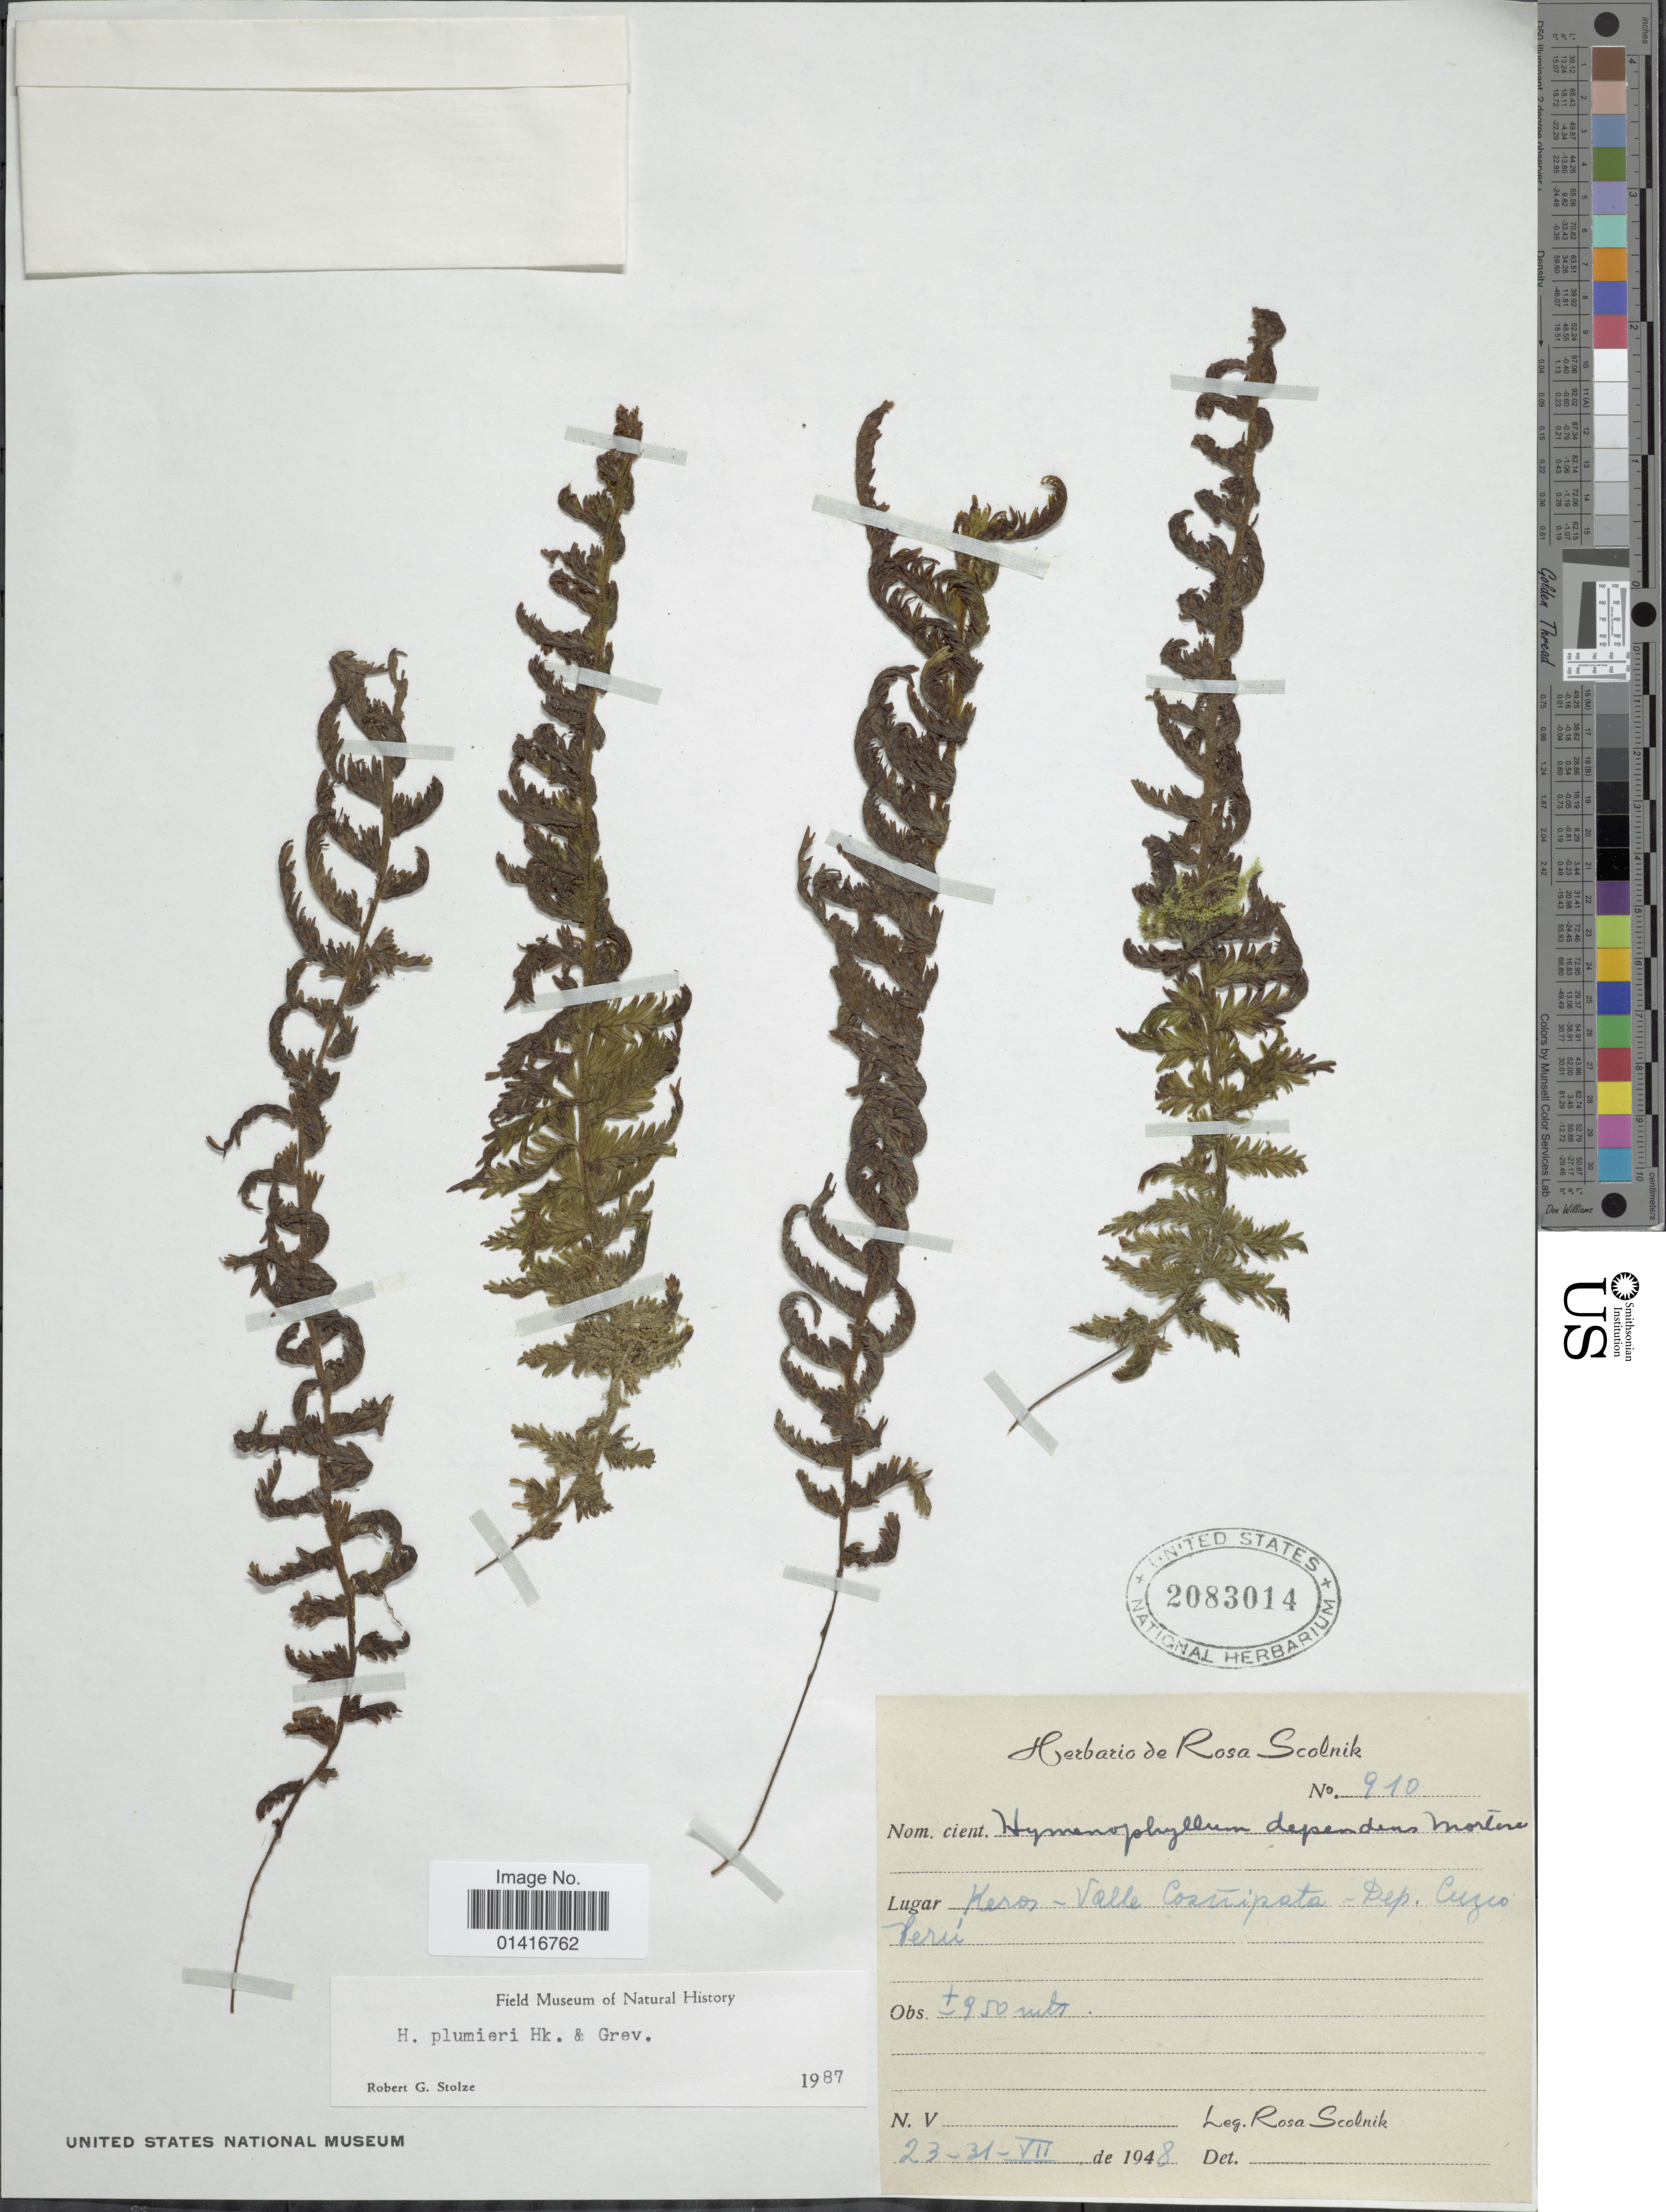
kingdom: Plantae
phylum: Tracheophyta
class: Polypodiopsida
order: Hymenophyllales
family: Hymenophyllaceae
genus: Hymenophyllum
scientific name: Hymenophyllum plumieri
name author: Hook. & Grev.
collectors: R. Scolnik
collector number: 910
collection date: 1948-07-23/1948-07-31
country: Peru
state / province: Cusco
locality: Keros - Valle Cosñipata - Dep. Cuzco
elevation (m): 950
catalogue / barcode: US 2083014